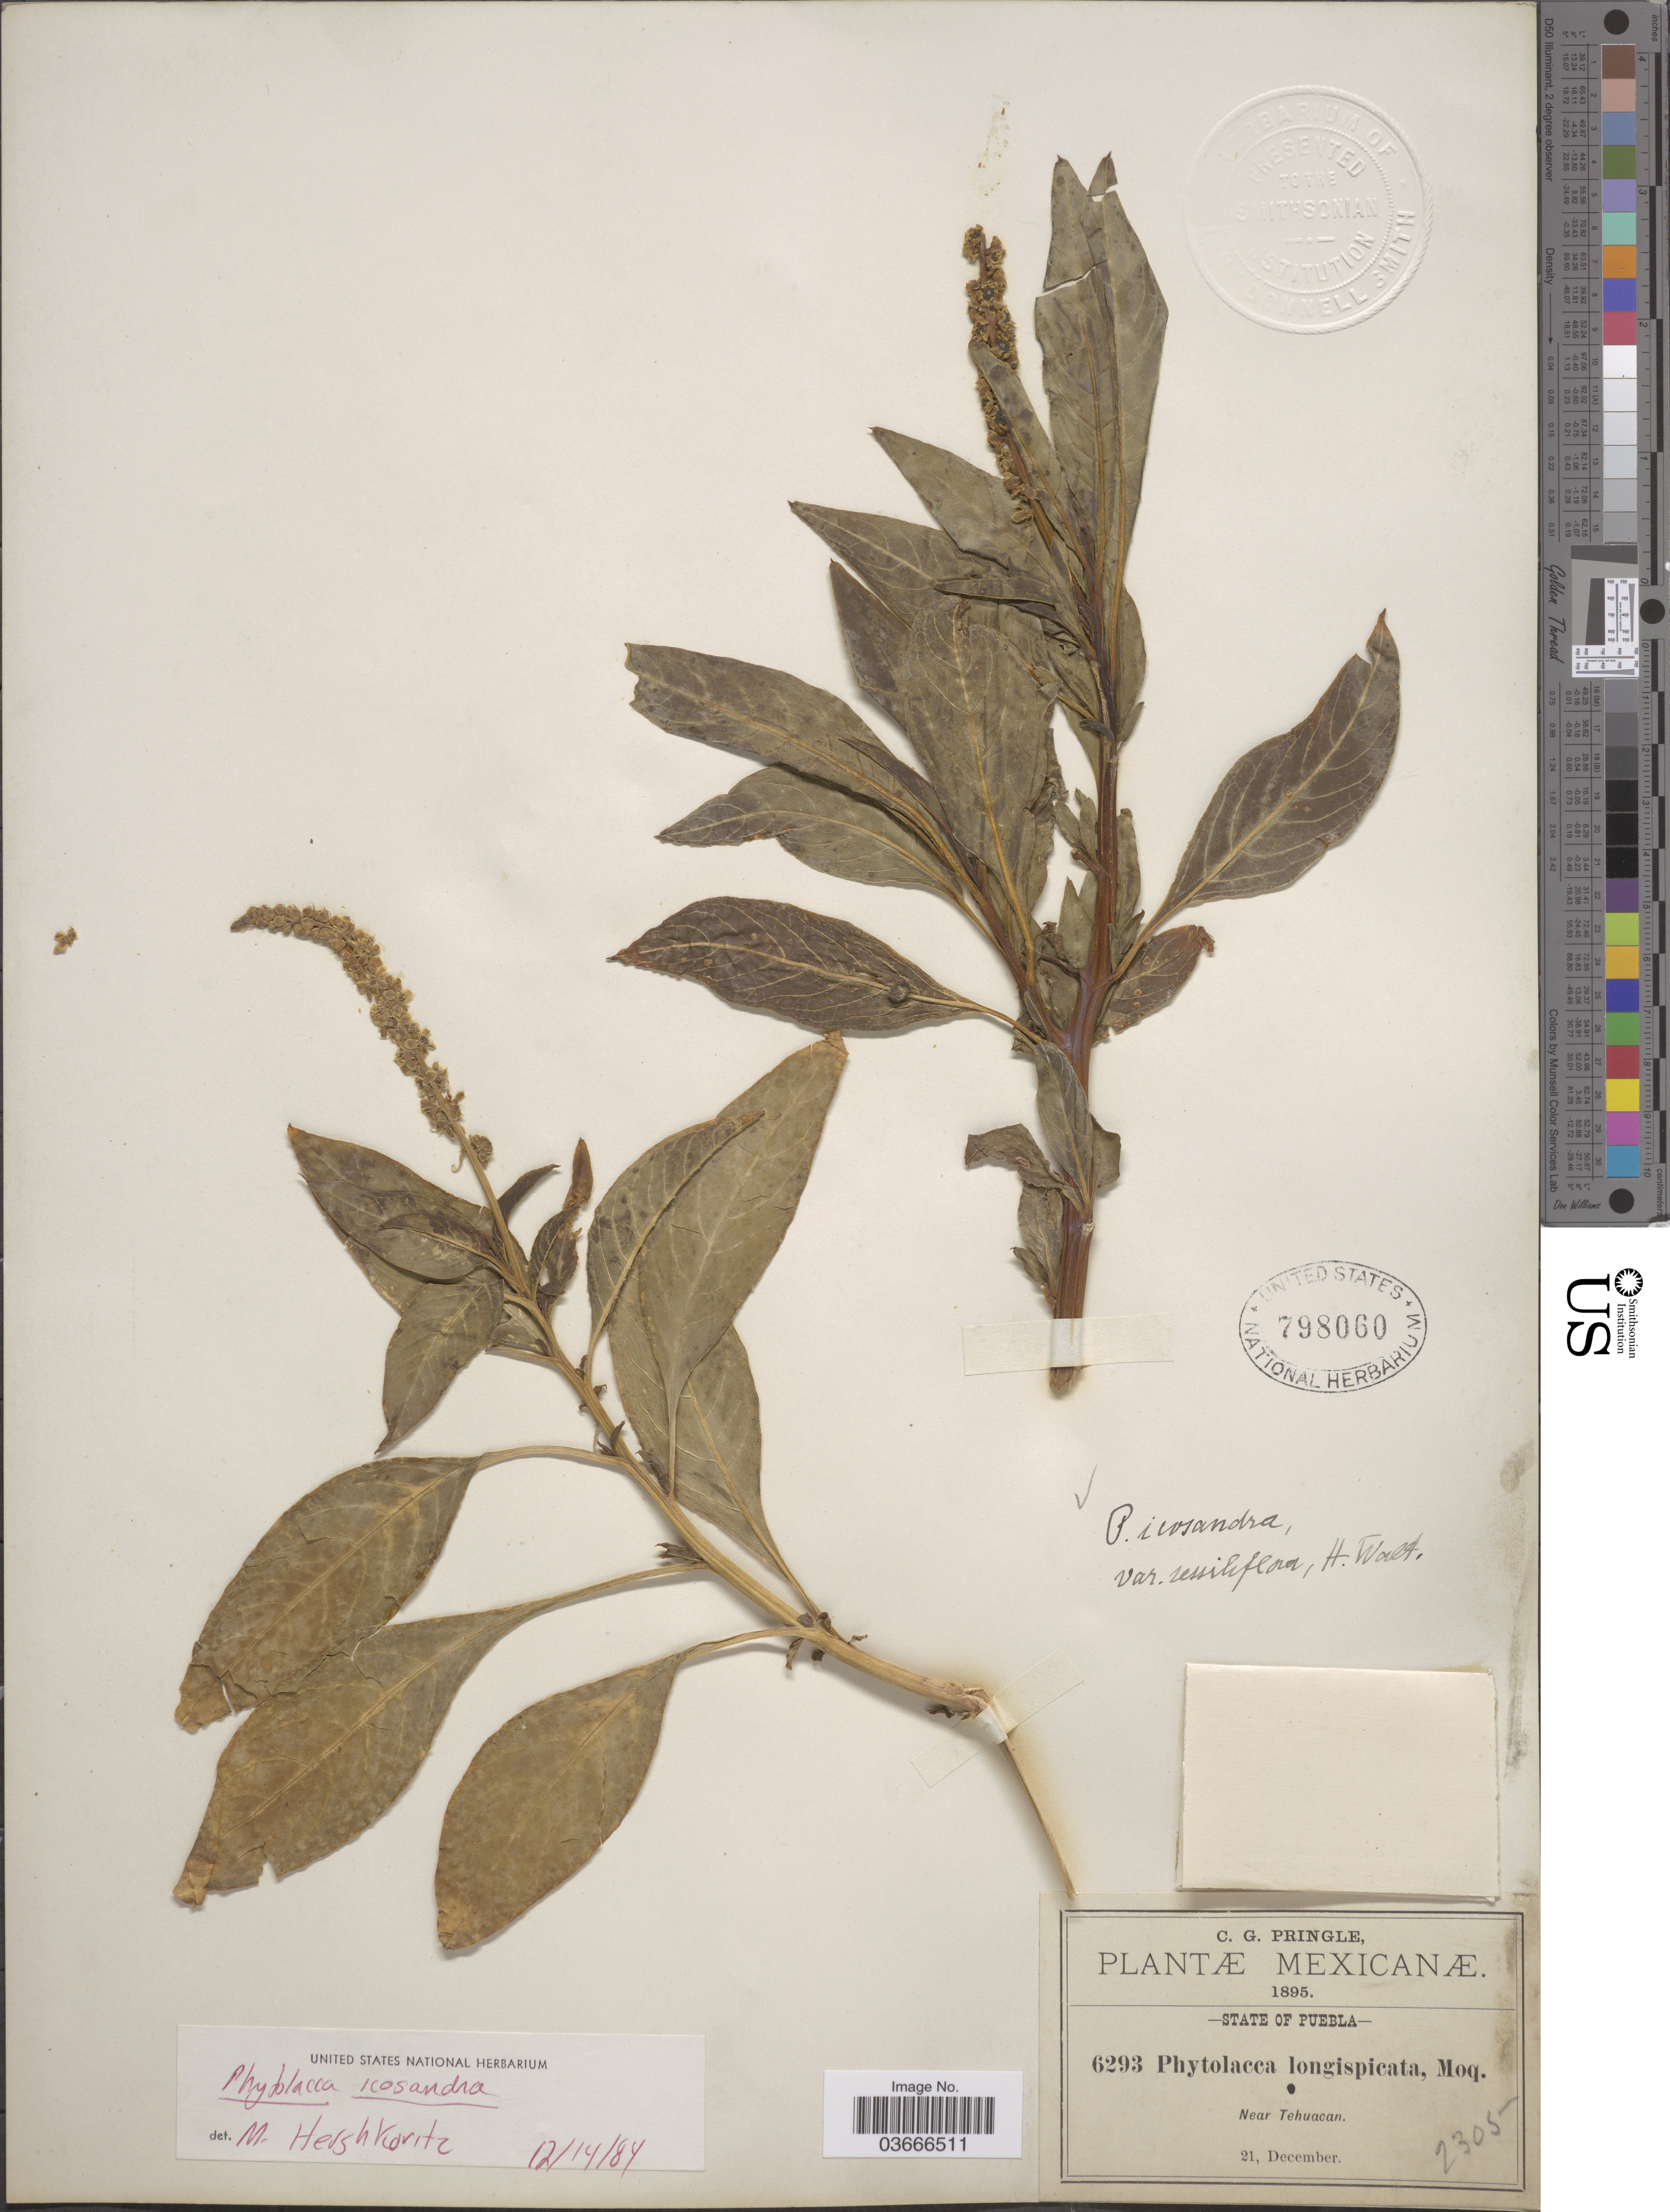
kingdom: Plantae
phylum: Tracheophyta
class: Magnoliopsida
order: Caryophyllales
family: Phytolaccaceae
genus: Phytolacca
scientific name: Phytolacca octandra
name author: L.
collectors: C. G. Pringle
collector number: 6293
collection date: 1895-12-21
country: Mexico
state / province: Puebla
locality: Near Tehuacan.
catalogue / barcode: US 798060